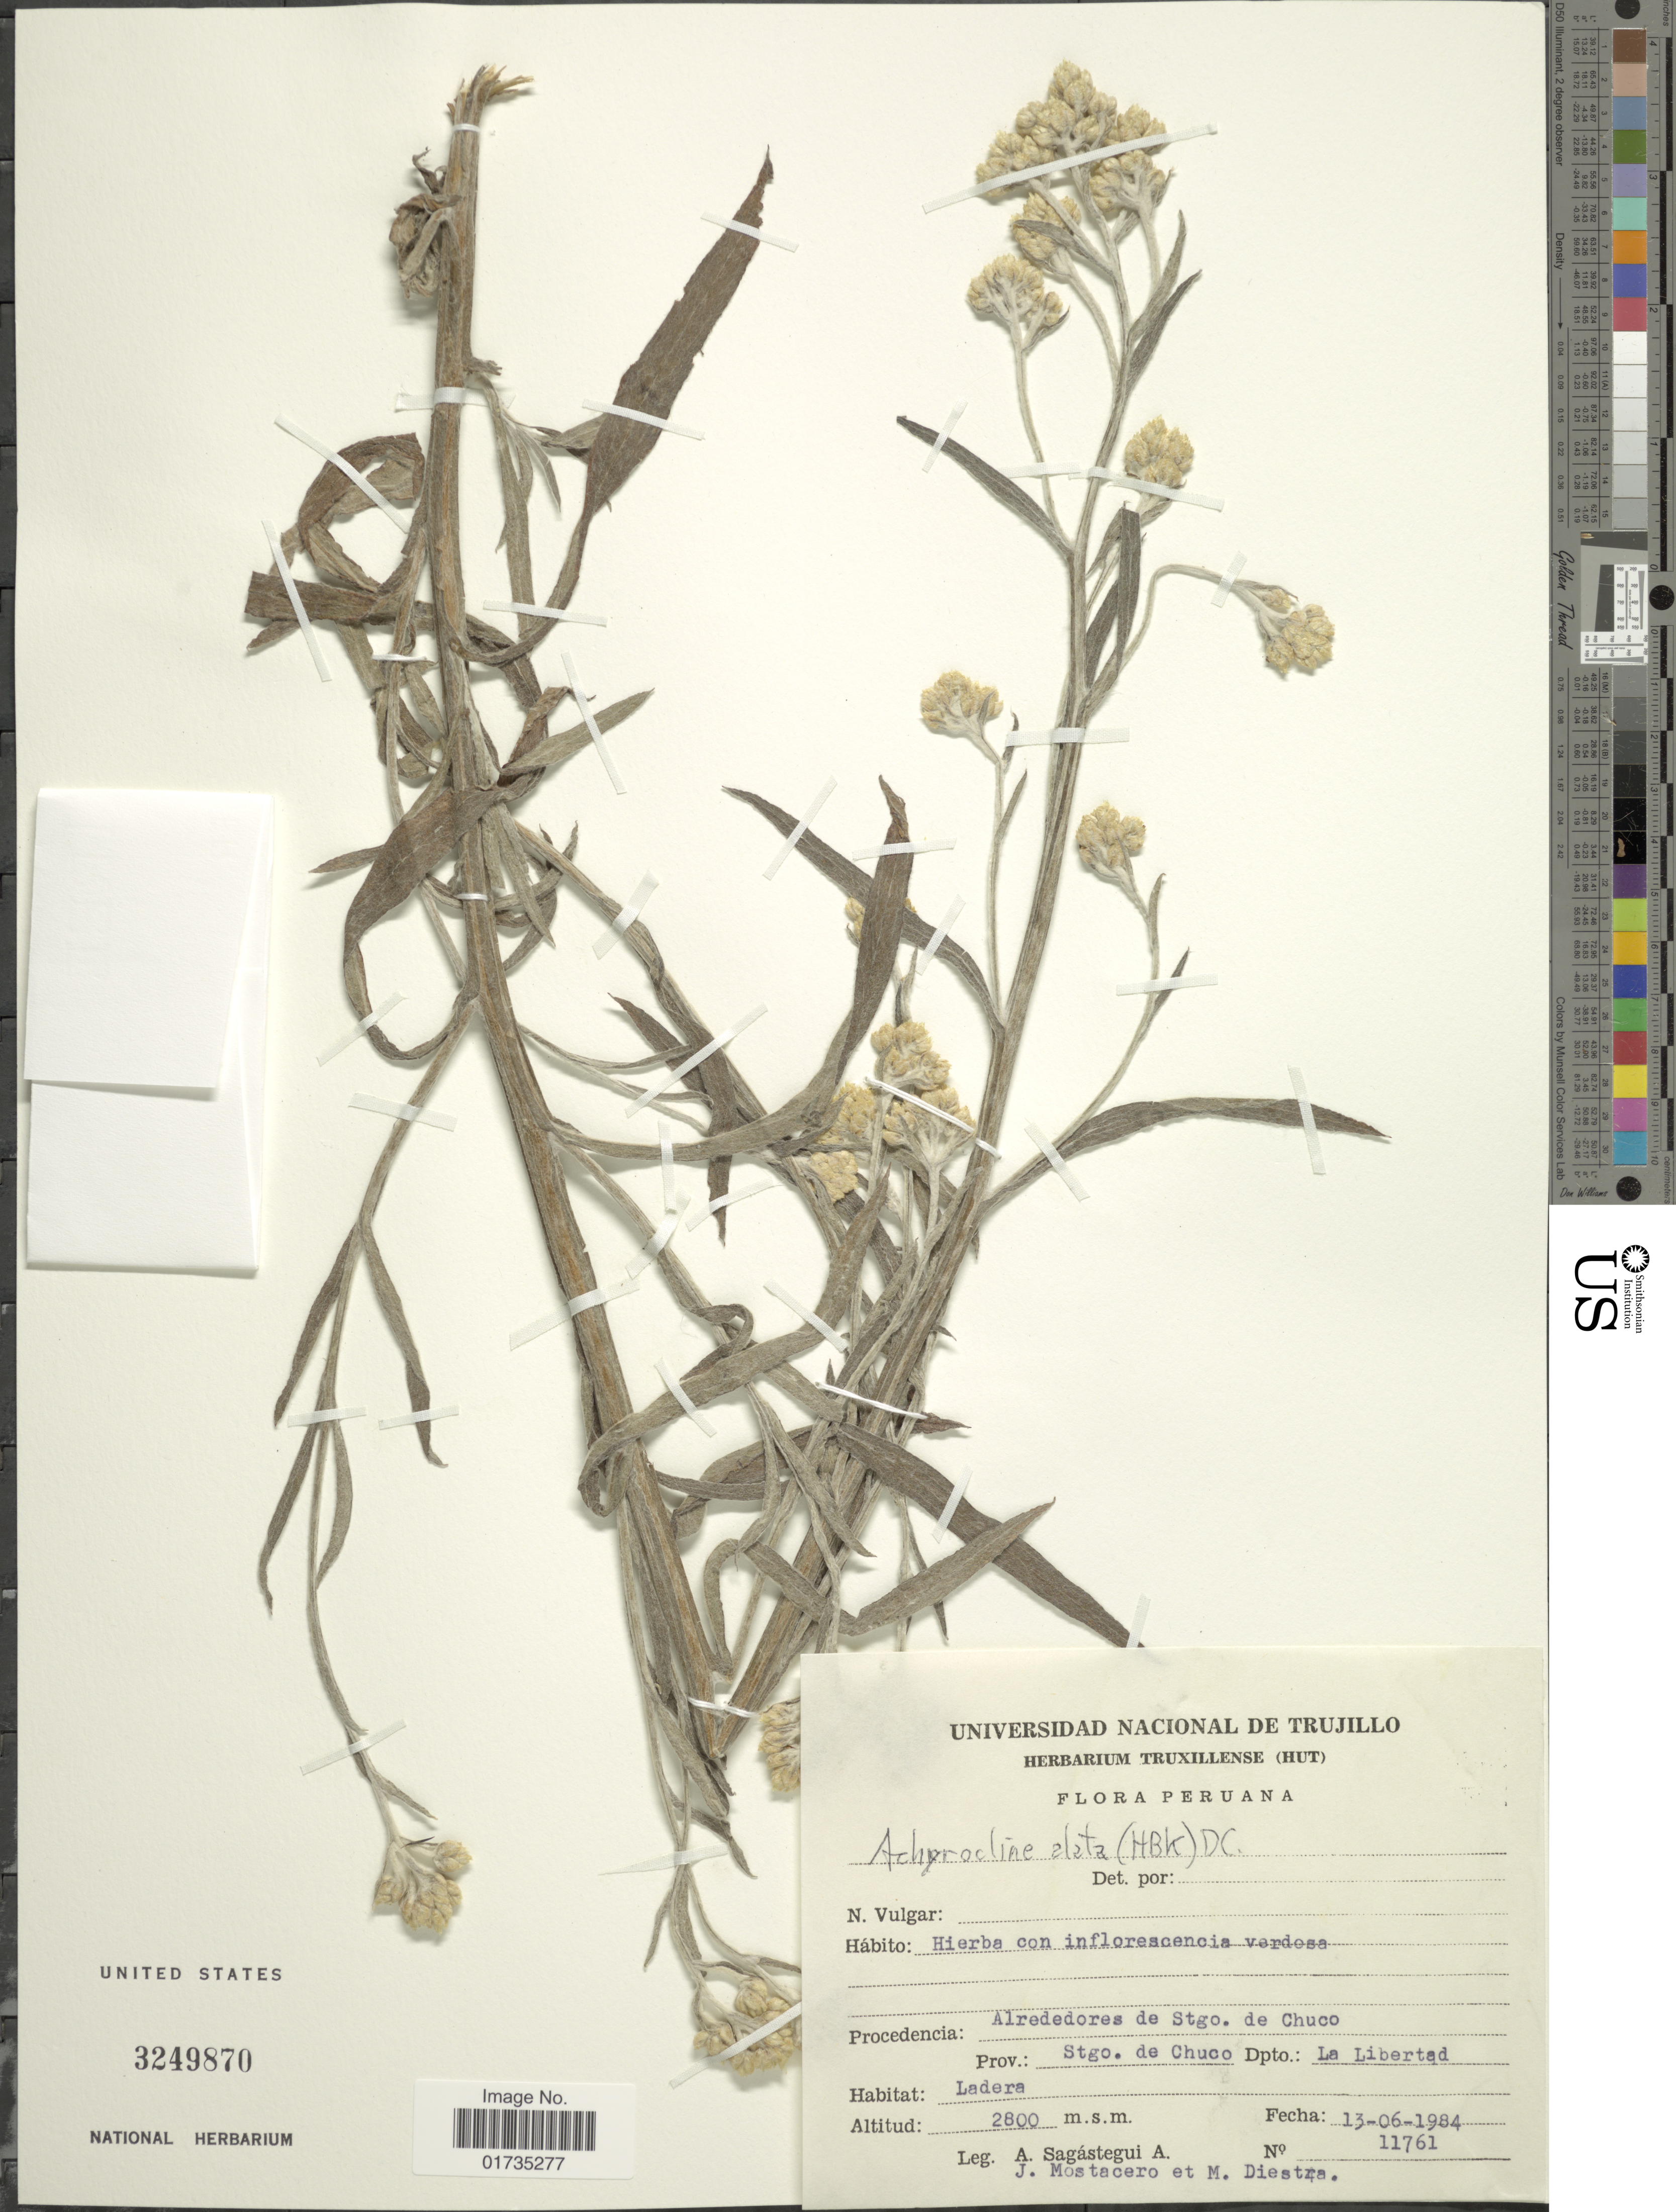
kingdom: Plantae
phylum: Tracheophyta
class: Magnoliopsida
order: Asterales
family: Asteraceae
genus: Achyrocline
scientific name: Achyrocline alata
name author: (Kunth) DC.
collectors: A. Sagástegui A., J. Mostacero & M. Diestra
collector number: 11761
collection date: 1984-06-13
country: Peru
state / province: La Libertad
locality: Peruana. Procedencia: Alrededores de Stgo. de Chuco. Prov.: Stgo. de Chuco. Dpto.: La Libertad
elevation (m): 2800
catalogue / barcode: US 3249870